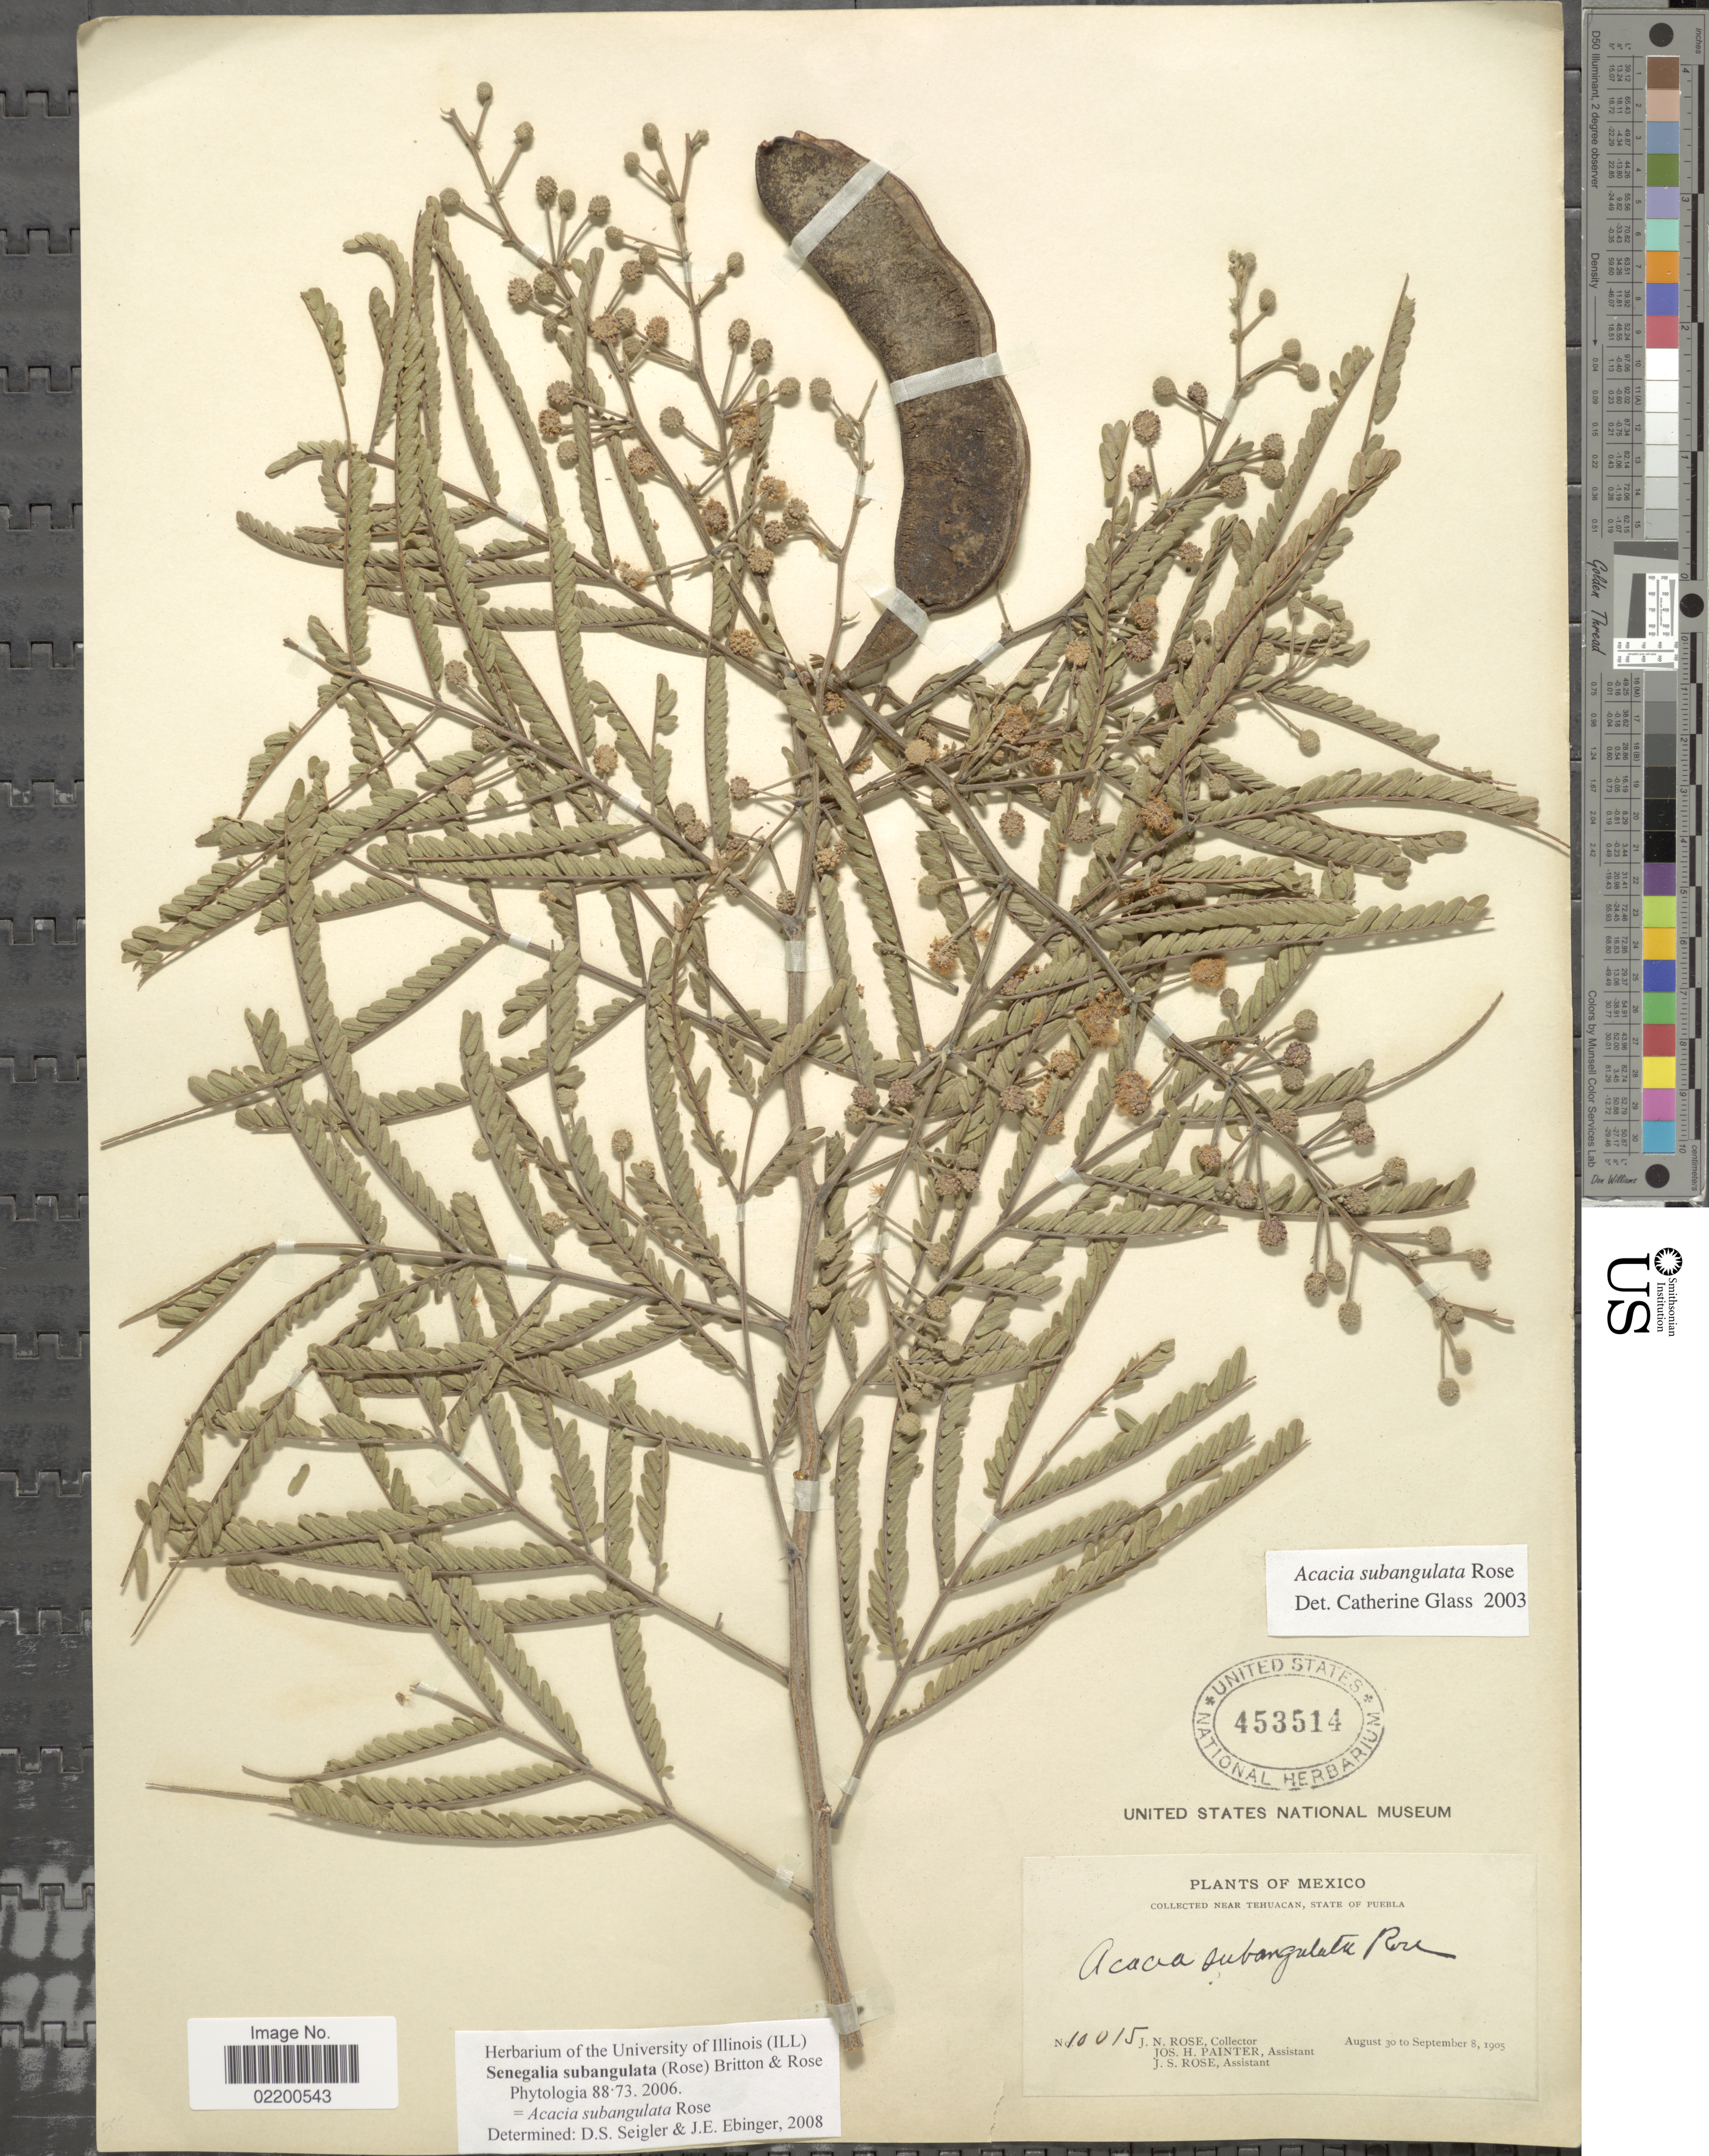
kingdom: Plantae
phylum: Tracheophyta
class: Magnoliopsida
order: Fabales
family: Fabaceae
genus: Senegalia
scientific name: Senegalia subangulata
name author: (Rose) Britton & Rose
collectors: J. N. Rose, J. H. Painter & J. S. Rose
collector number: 10015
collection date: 1905-08-30/1905-09-08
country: Mexico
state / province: Puebla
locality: Near Tehuacan, State of Puebla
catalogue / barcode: US 453514